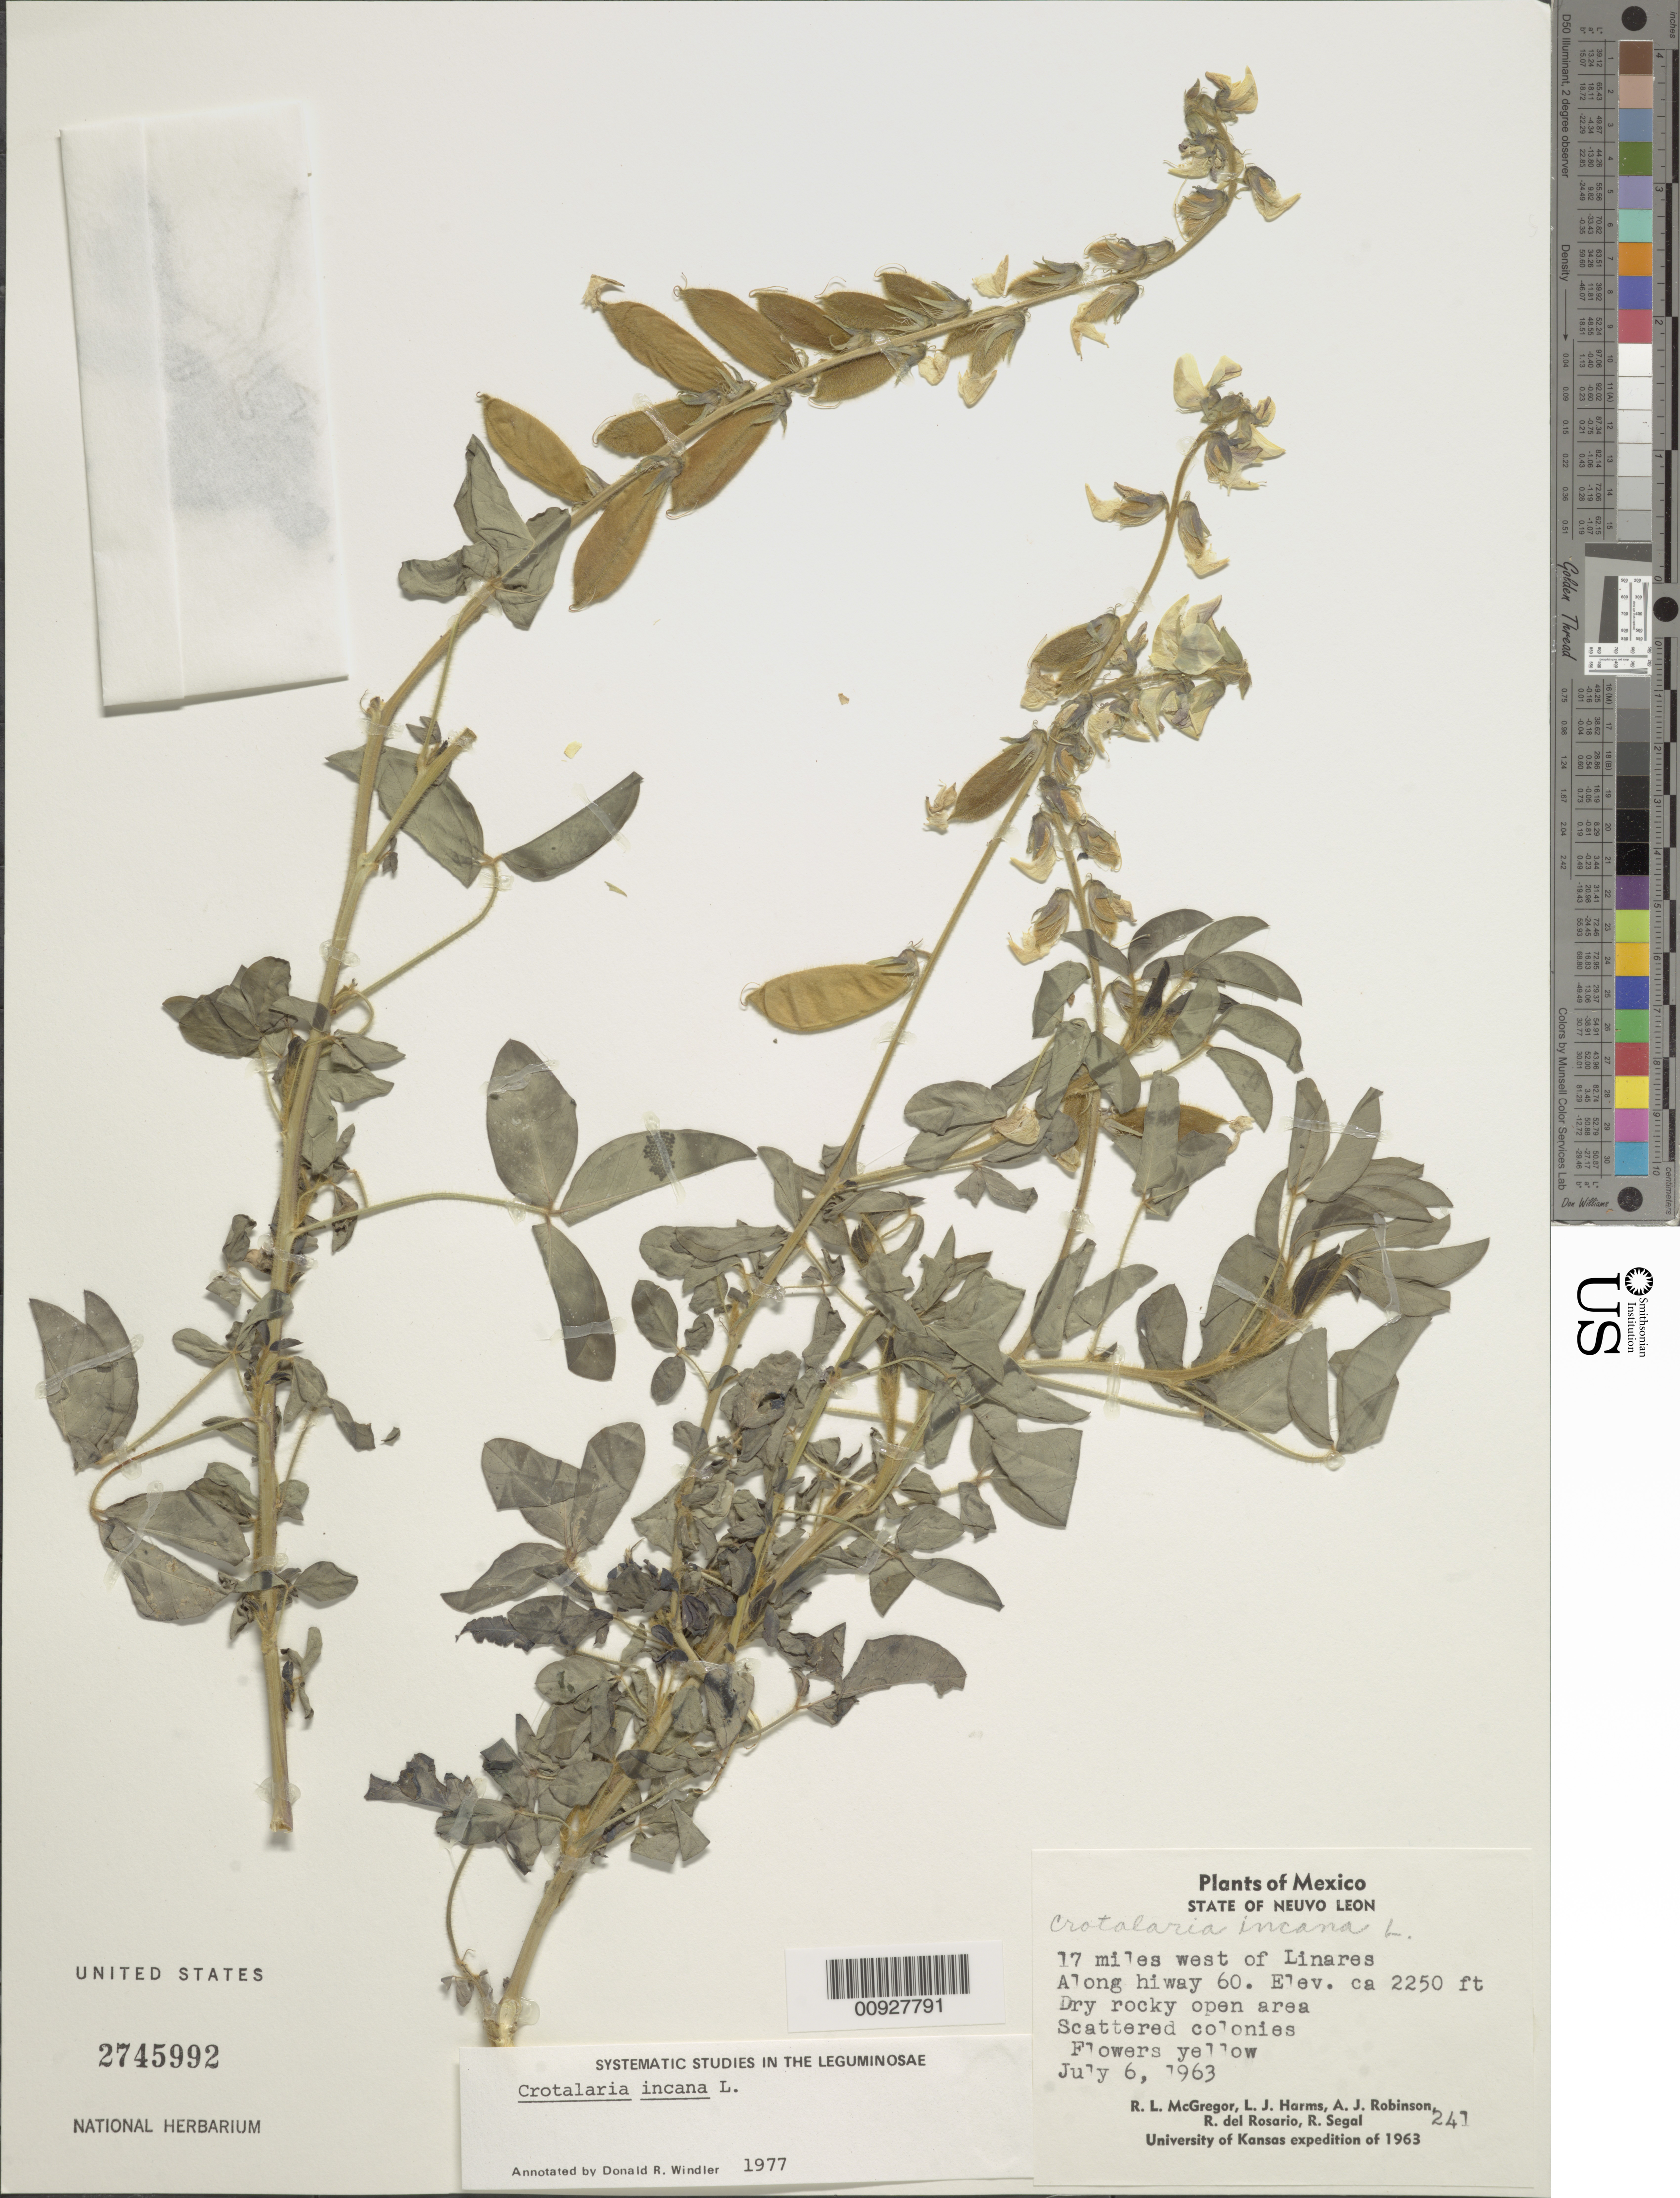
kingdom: Plantae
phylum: Tracheophyta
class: Magnoliopsida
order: Fabales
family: Fabaceae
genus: Crotalaria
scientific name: Crotalaria incana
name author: L.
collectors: R. McGregor, L. Harms, A. J. Robinson, R. del Rosario & R. Segal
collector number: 241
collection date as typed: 06 Jul 1963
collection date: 1963-07-06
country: Mexico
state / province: Nuevo León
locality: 17 miles west of Linares along highway 60.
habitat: Dry rocky open area.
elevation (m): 686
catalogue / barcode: US 2745992